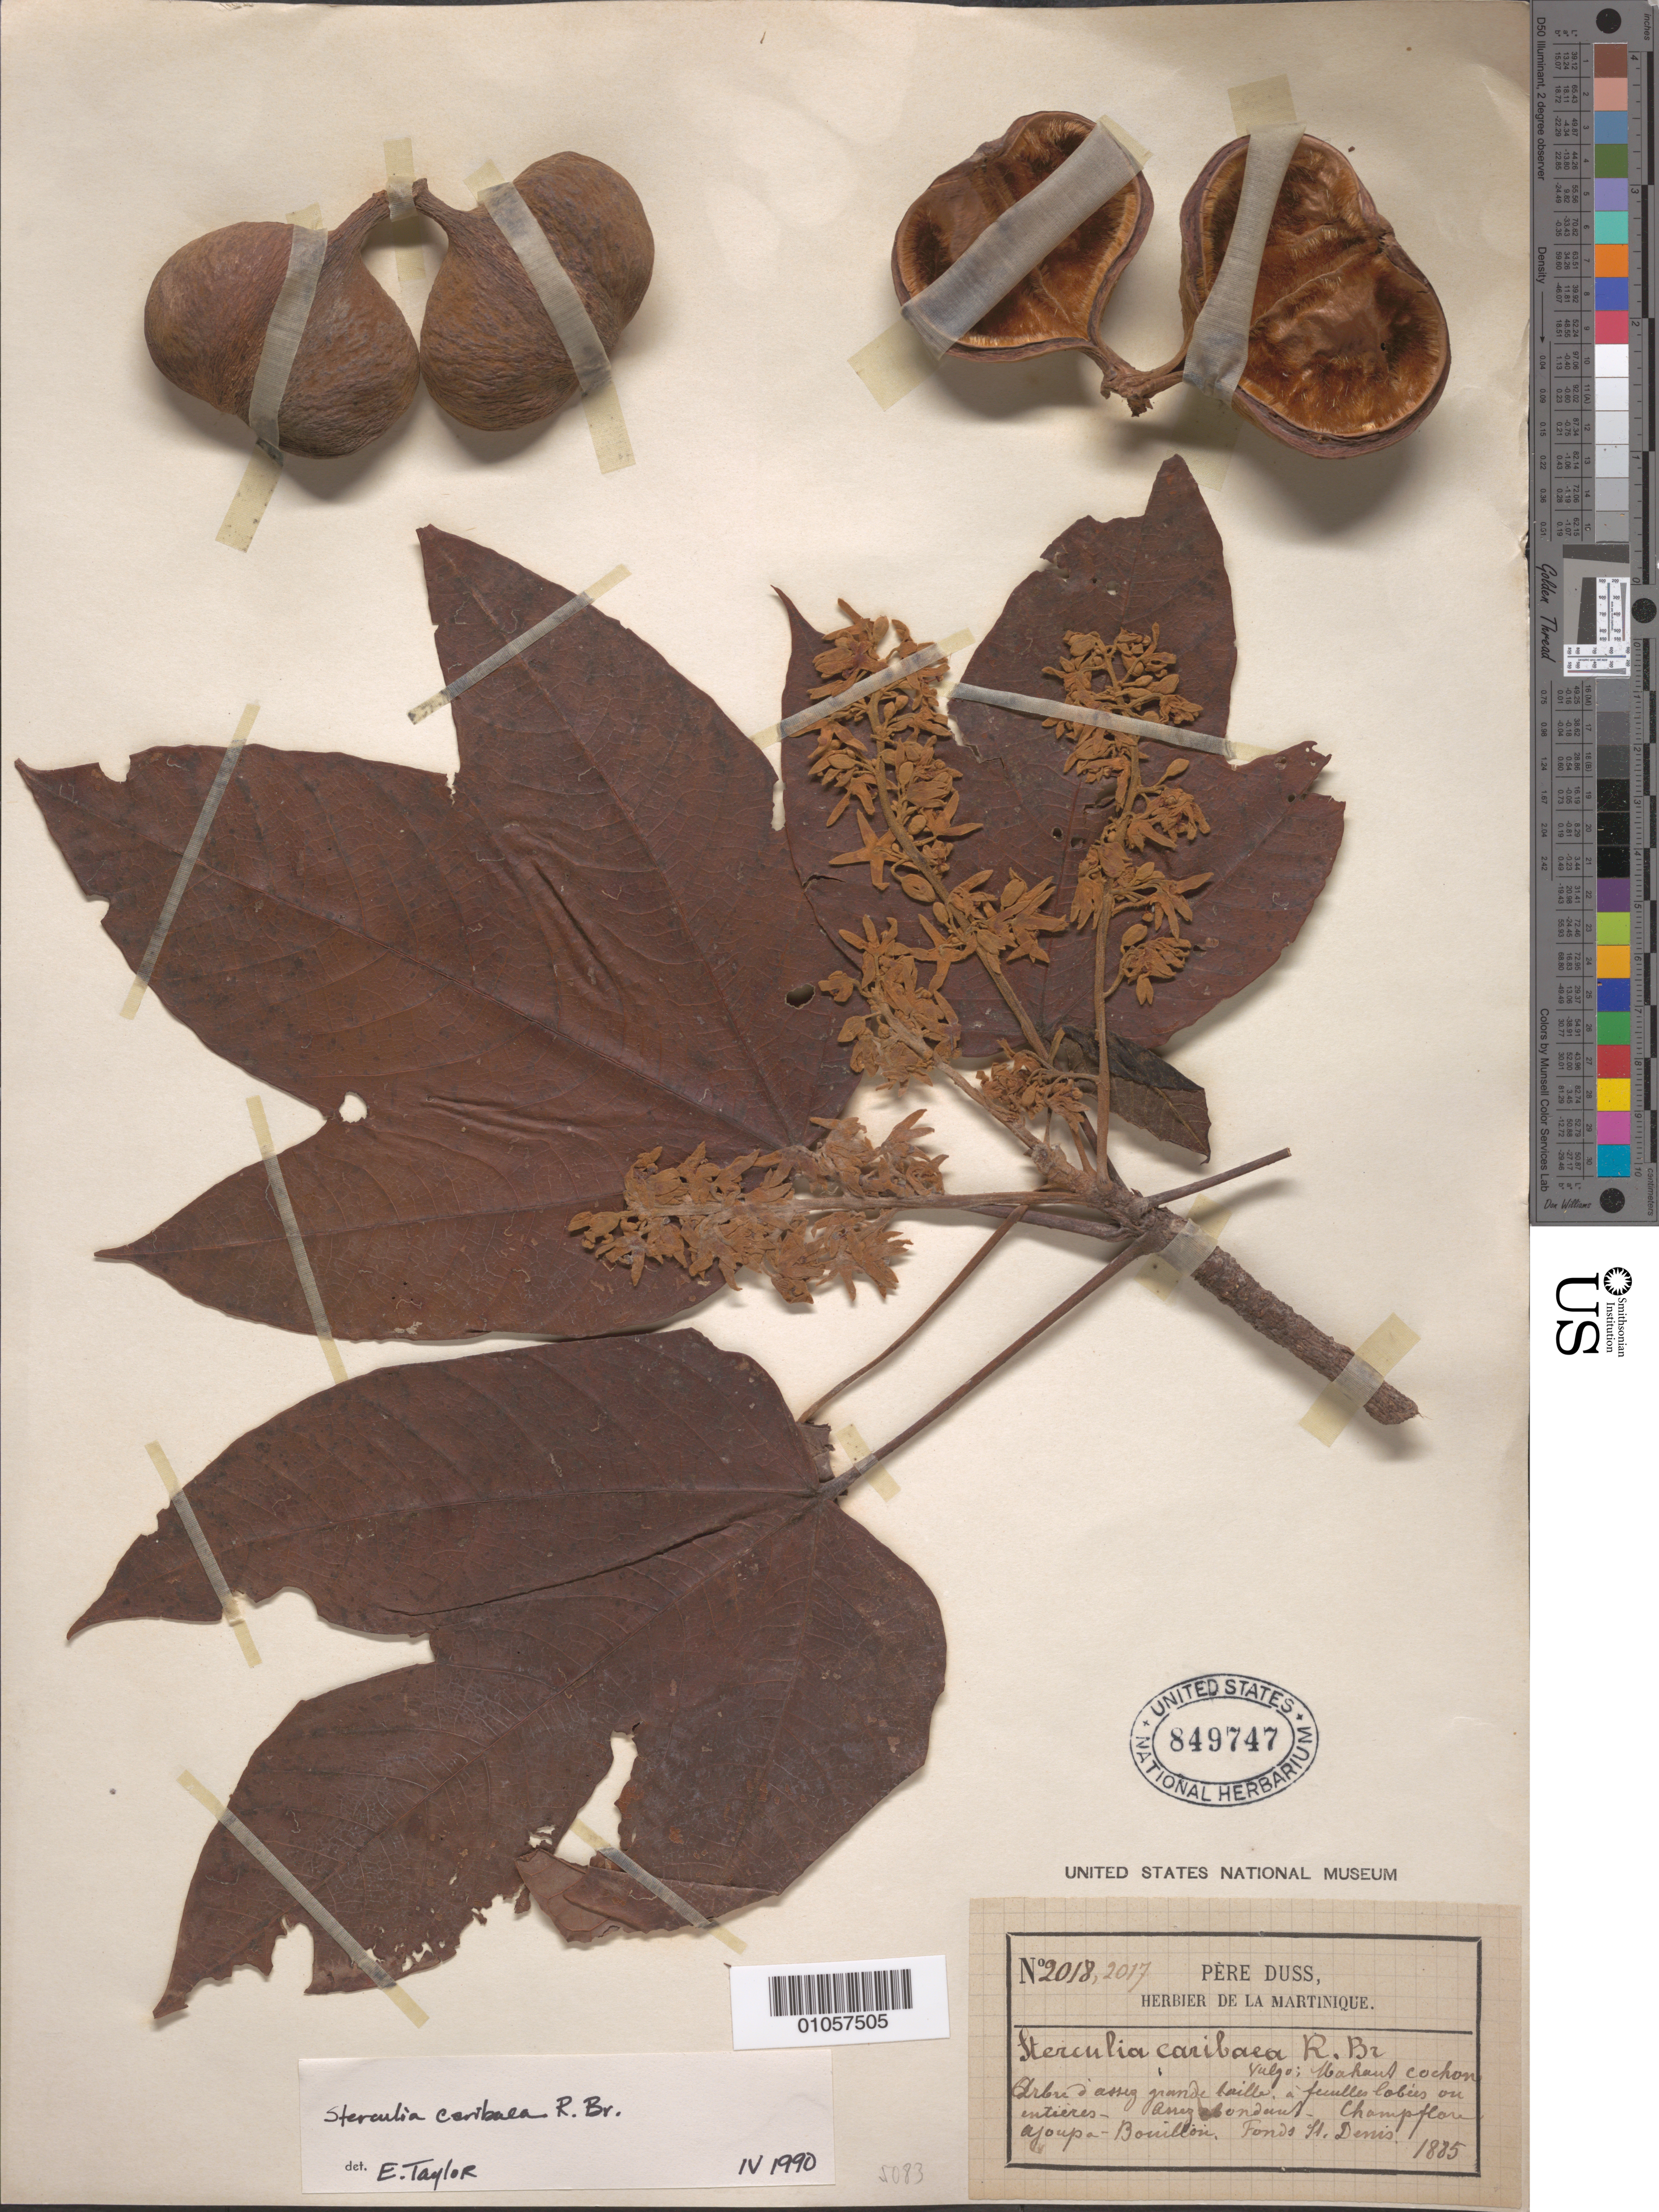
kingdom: Plantae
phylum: Tracheophyta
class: Magnoliopsida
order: Malvales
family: Malvaceae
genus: Sterculia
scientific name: Sterculia caribaea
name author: R. Br.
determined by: Taylor, E. L.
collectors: Père Duss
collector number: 2018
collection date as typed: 1885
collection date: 1885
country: Martinique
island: Martinique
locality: Fonds St. Denis, Champflore ajoupa Bouillon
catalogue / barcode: US 849747